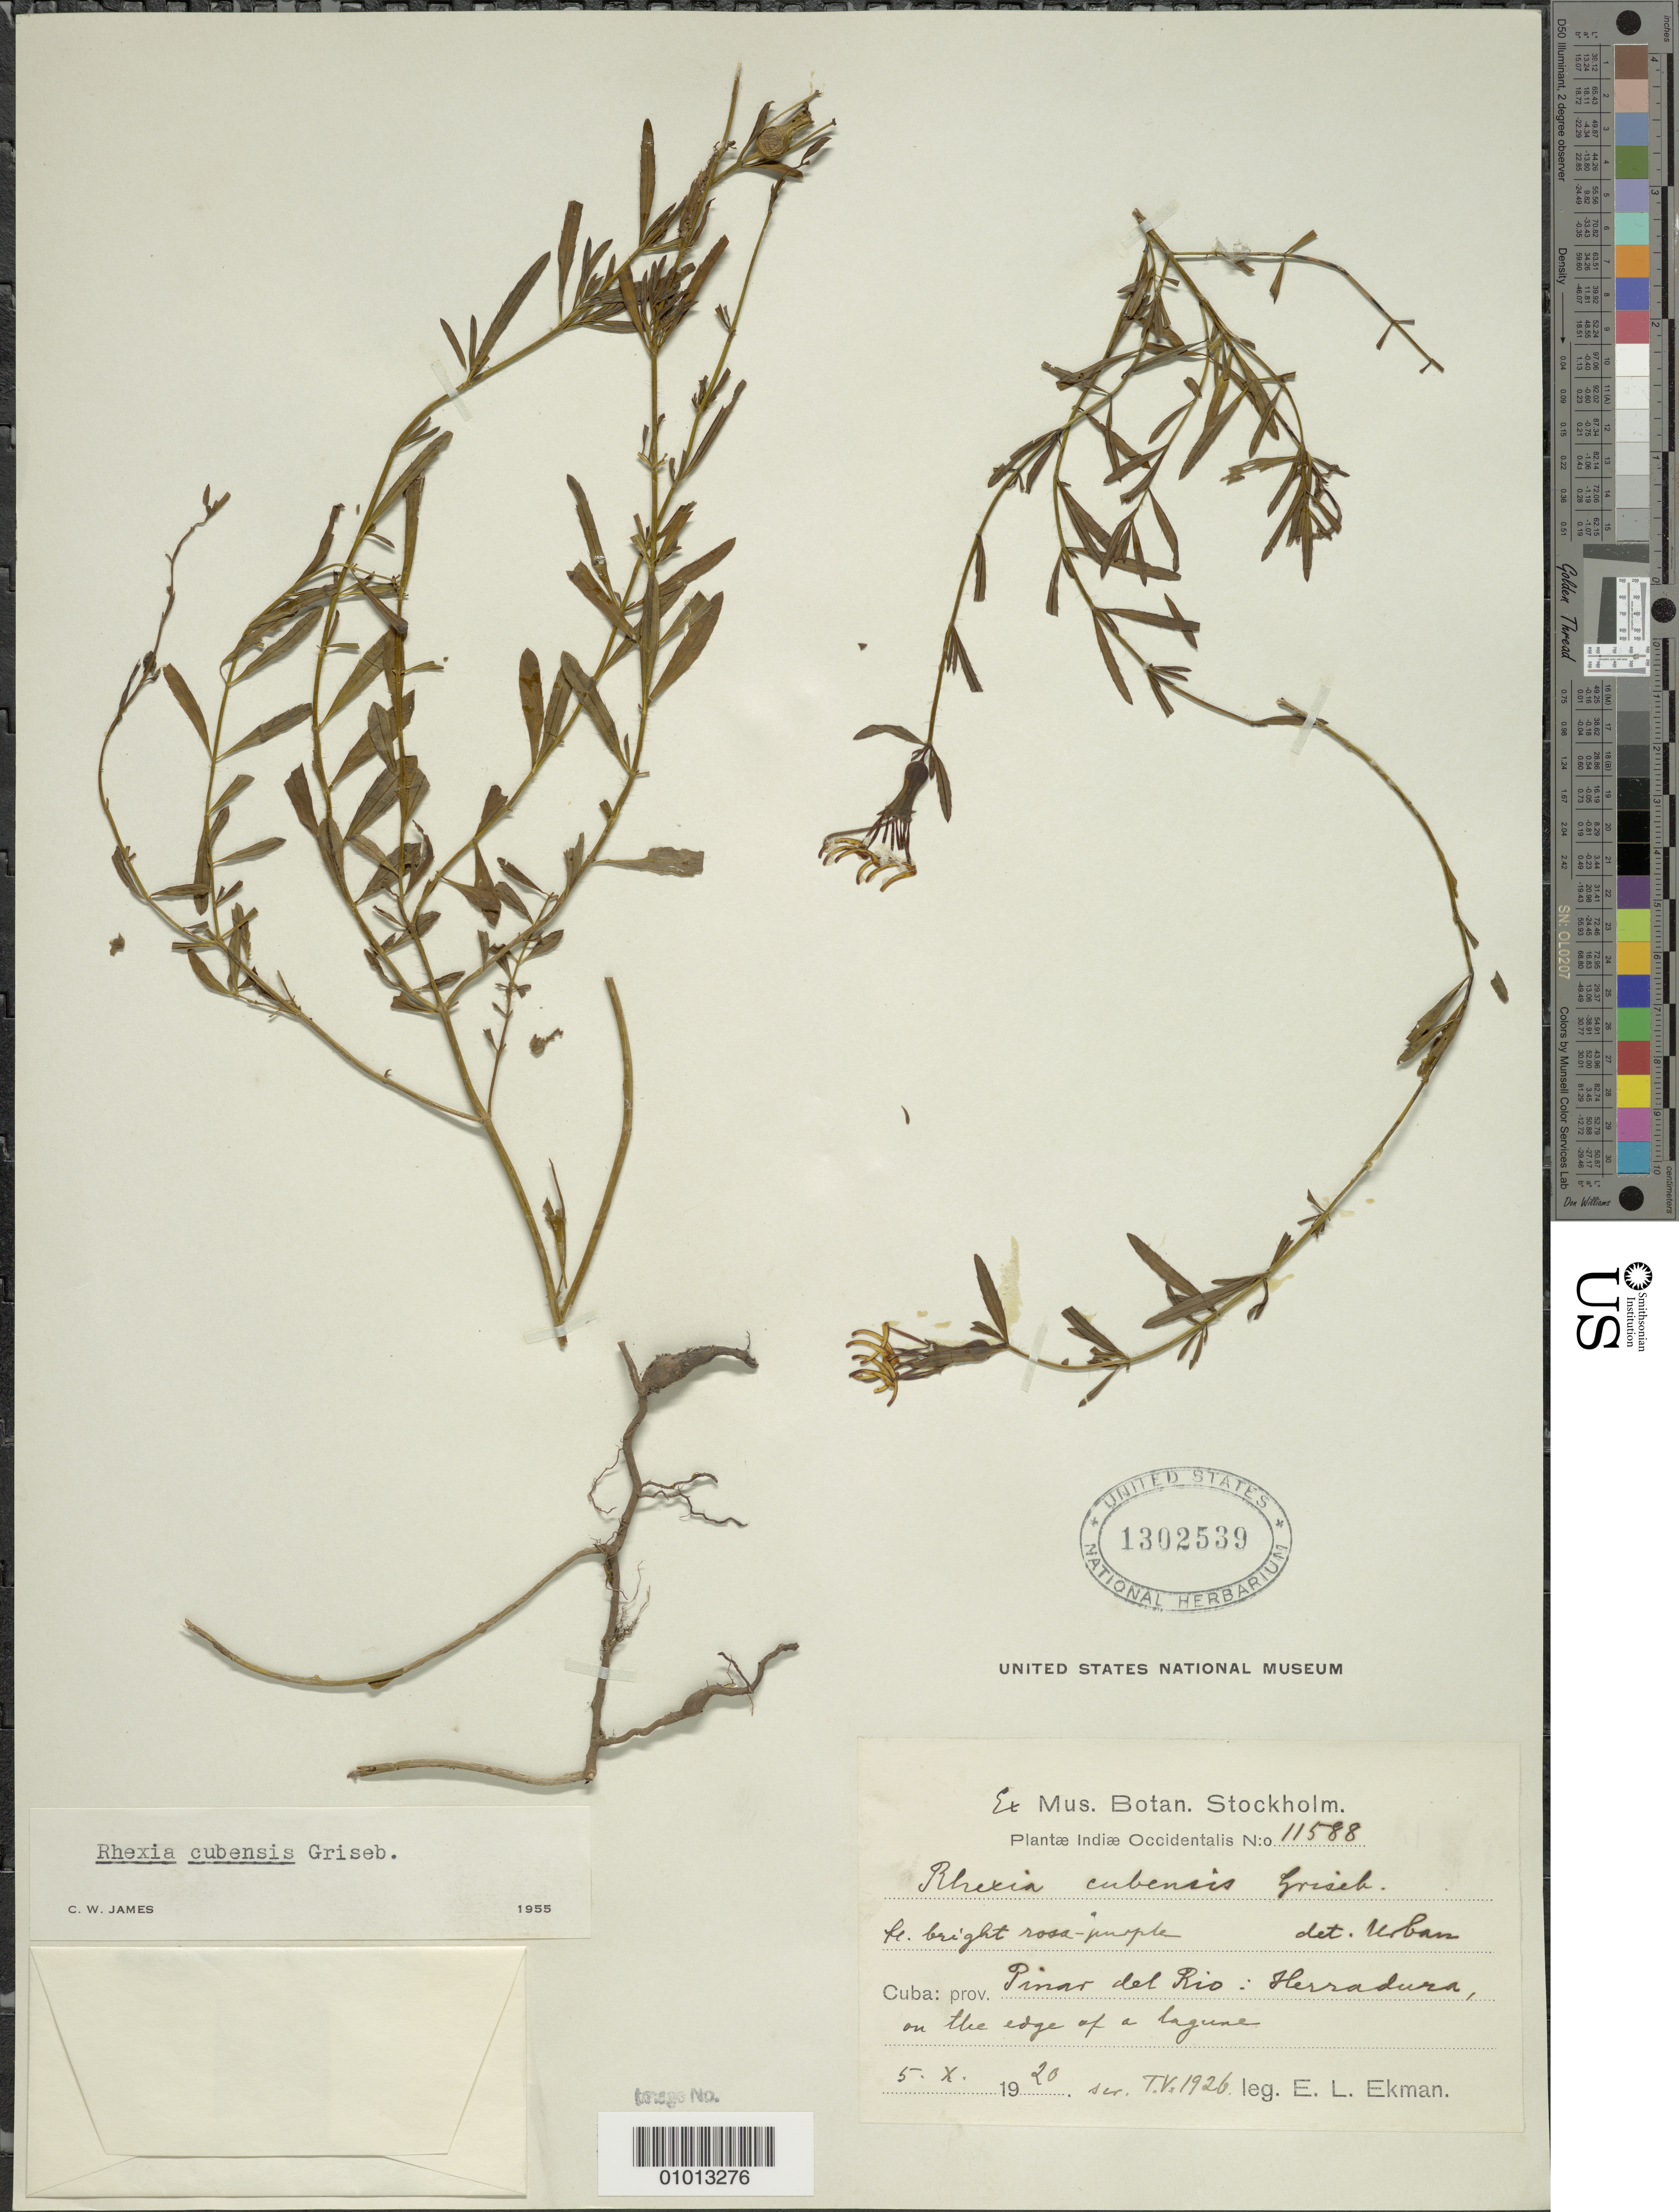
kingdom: Plantae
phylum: Tracheophyta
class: Magnoliopsida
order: Myrtales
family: Melastomataceae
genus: Rhexia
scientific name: Rhexia cubensis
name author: Griseb.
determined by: Urban, --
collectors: E. L. Ekman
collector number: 11588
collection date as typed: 05 Oct 1920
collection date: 1920-10-05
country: Cuba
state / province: Pinar del Rio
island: Cuba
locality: Herradura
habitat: On the edge of a laguna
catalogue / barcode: US 1302539